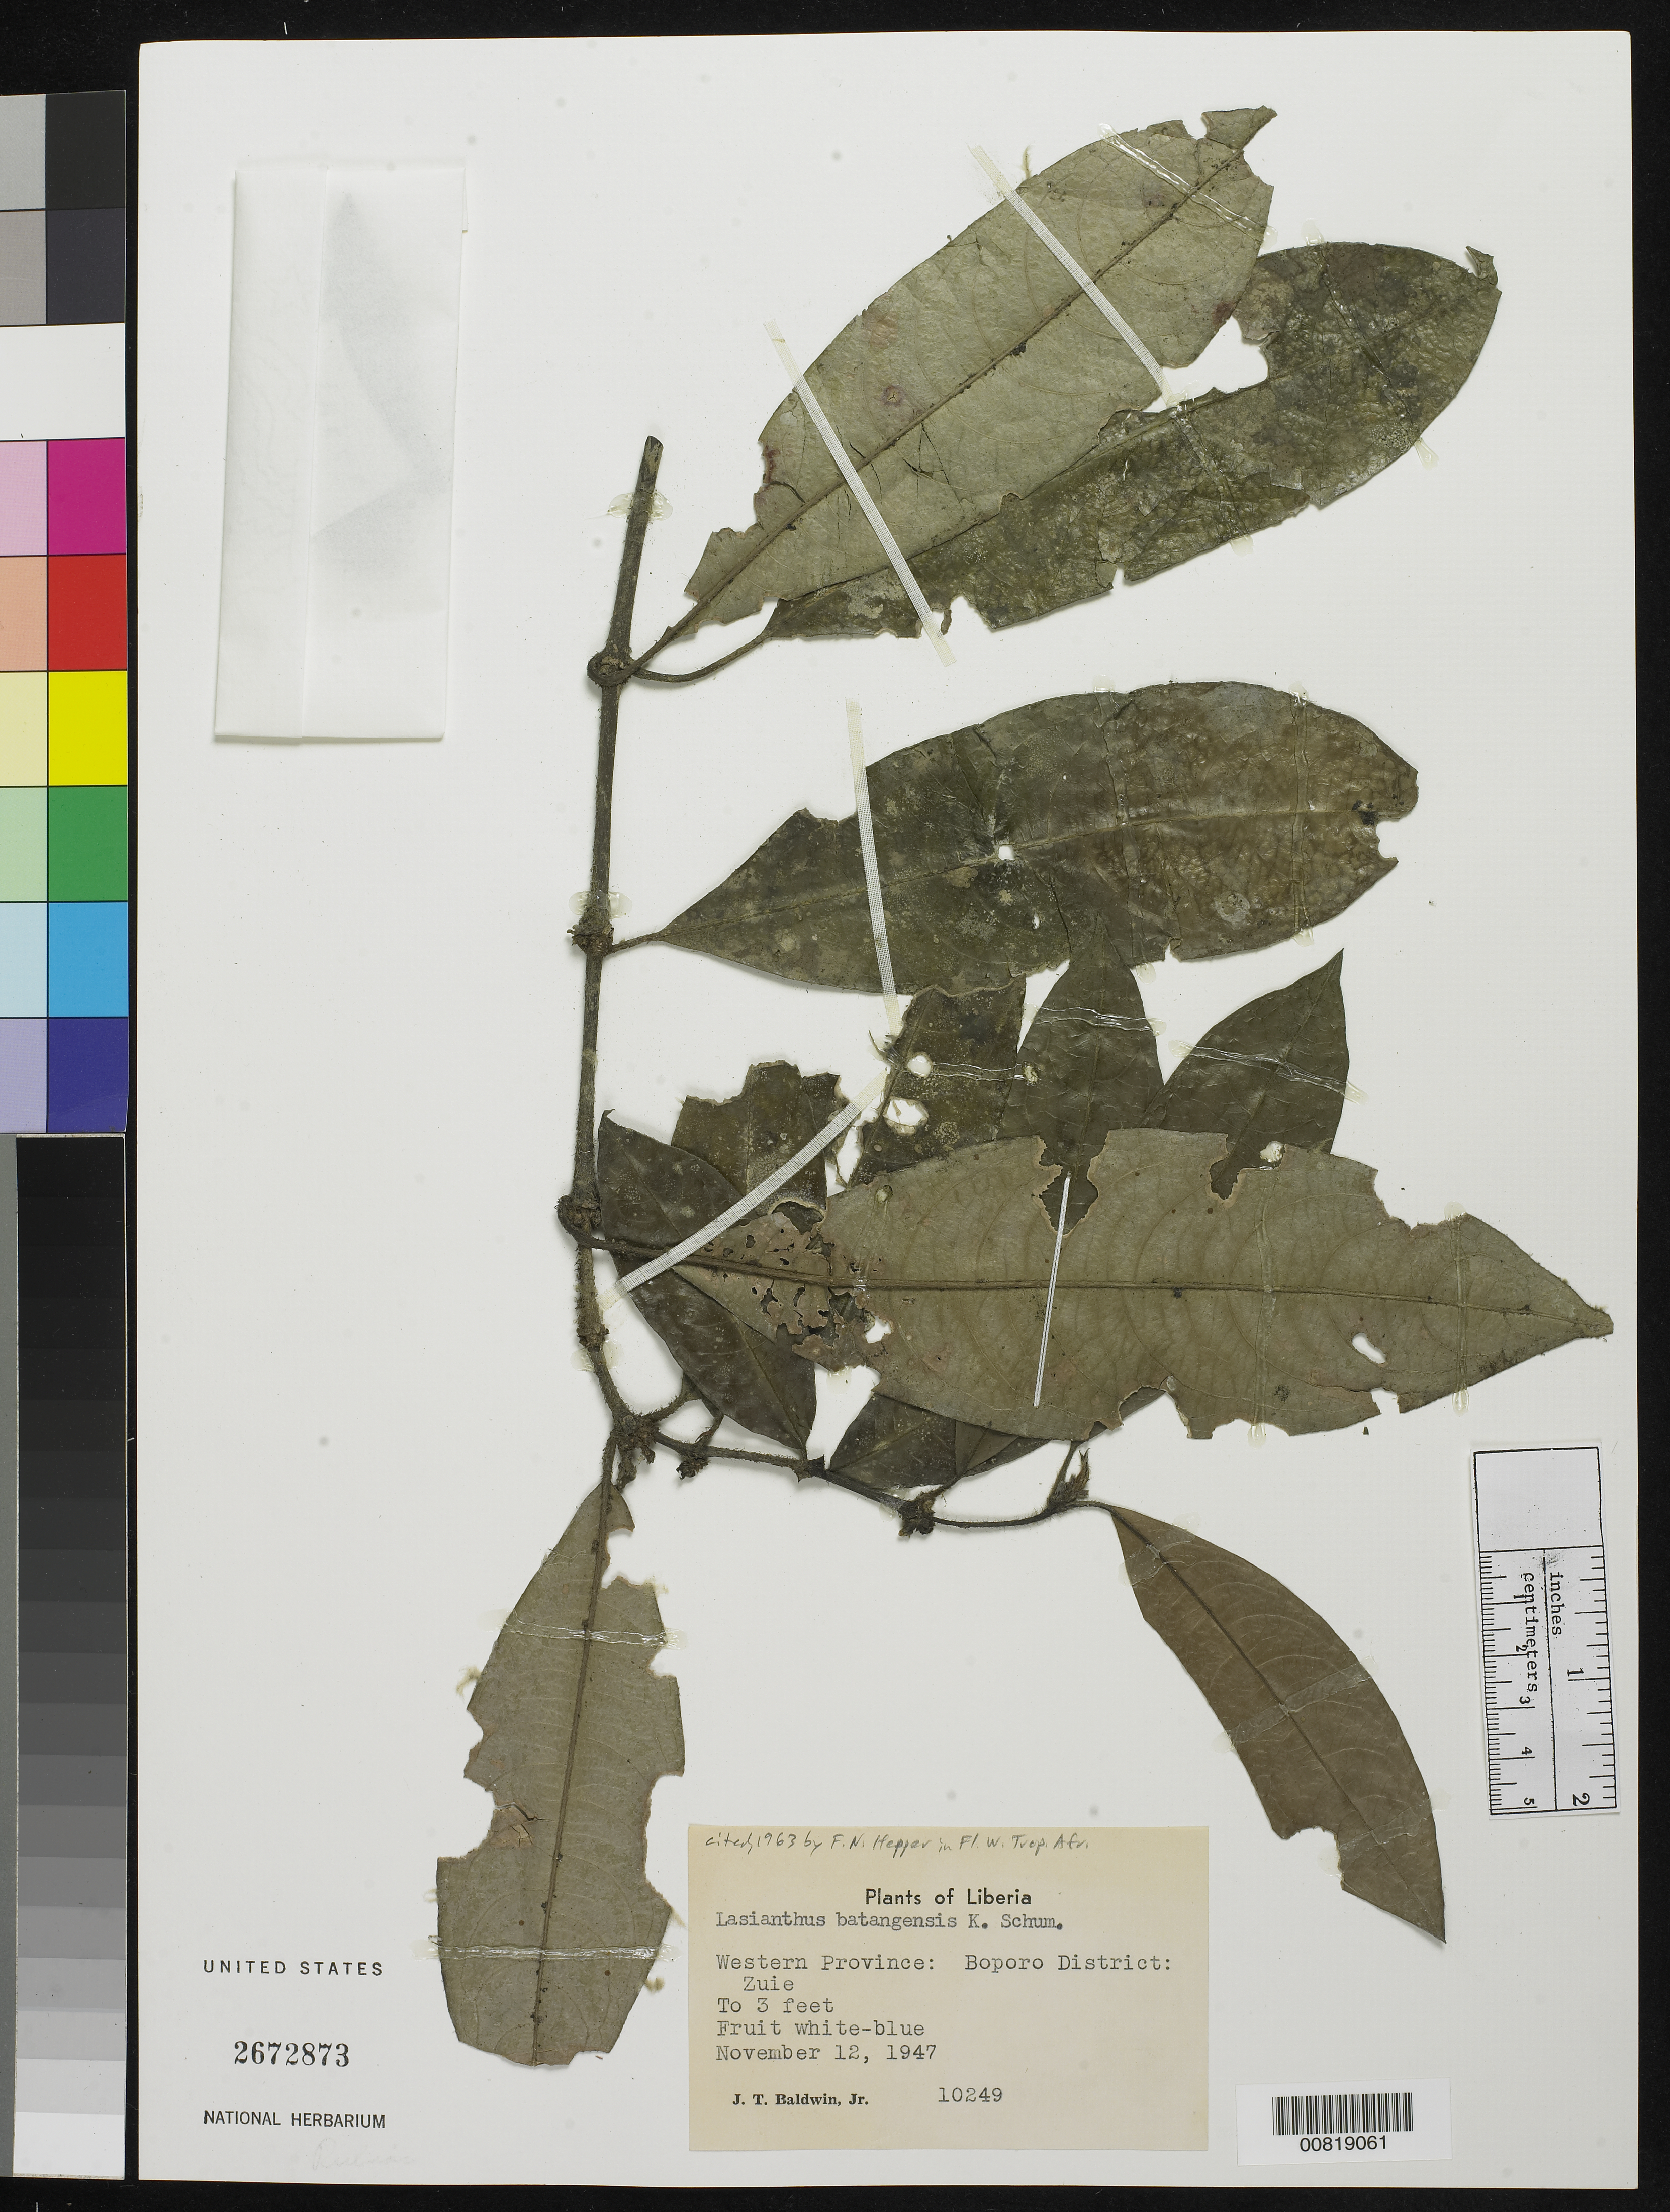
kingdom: Plantae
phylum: Tracheophyta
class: Magnoliopsida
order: Gentianales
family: Rubiaceae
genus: Lasianthus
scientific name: Lasianthus batagensis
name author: K. Schum.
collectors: J. T. Baldwin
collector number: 10249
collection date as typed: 12 Nov 1947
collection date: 1947-11-12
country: Liberia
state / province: Gbarpolu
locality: Western Province: Boporo District, Zuie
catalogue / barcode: US 2672873